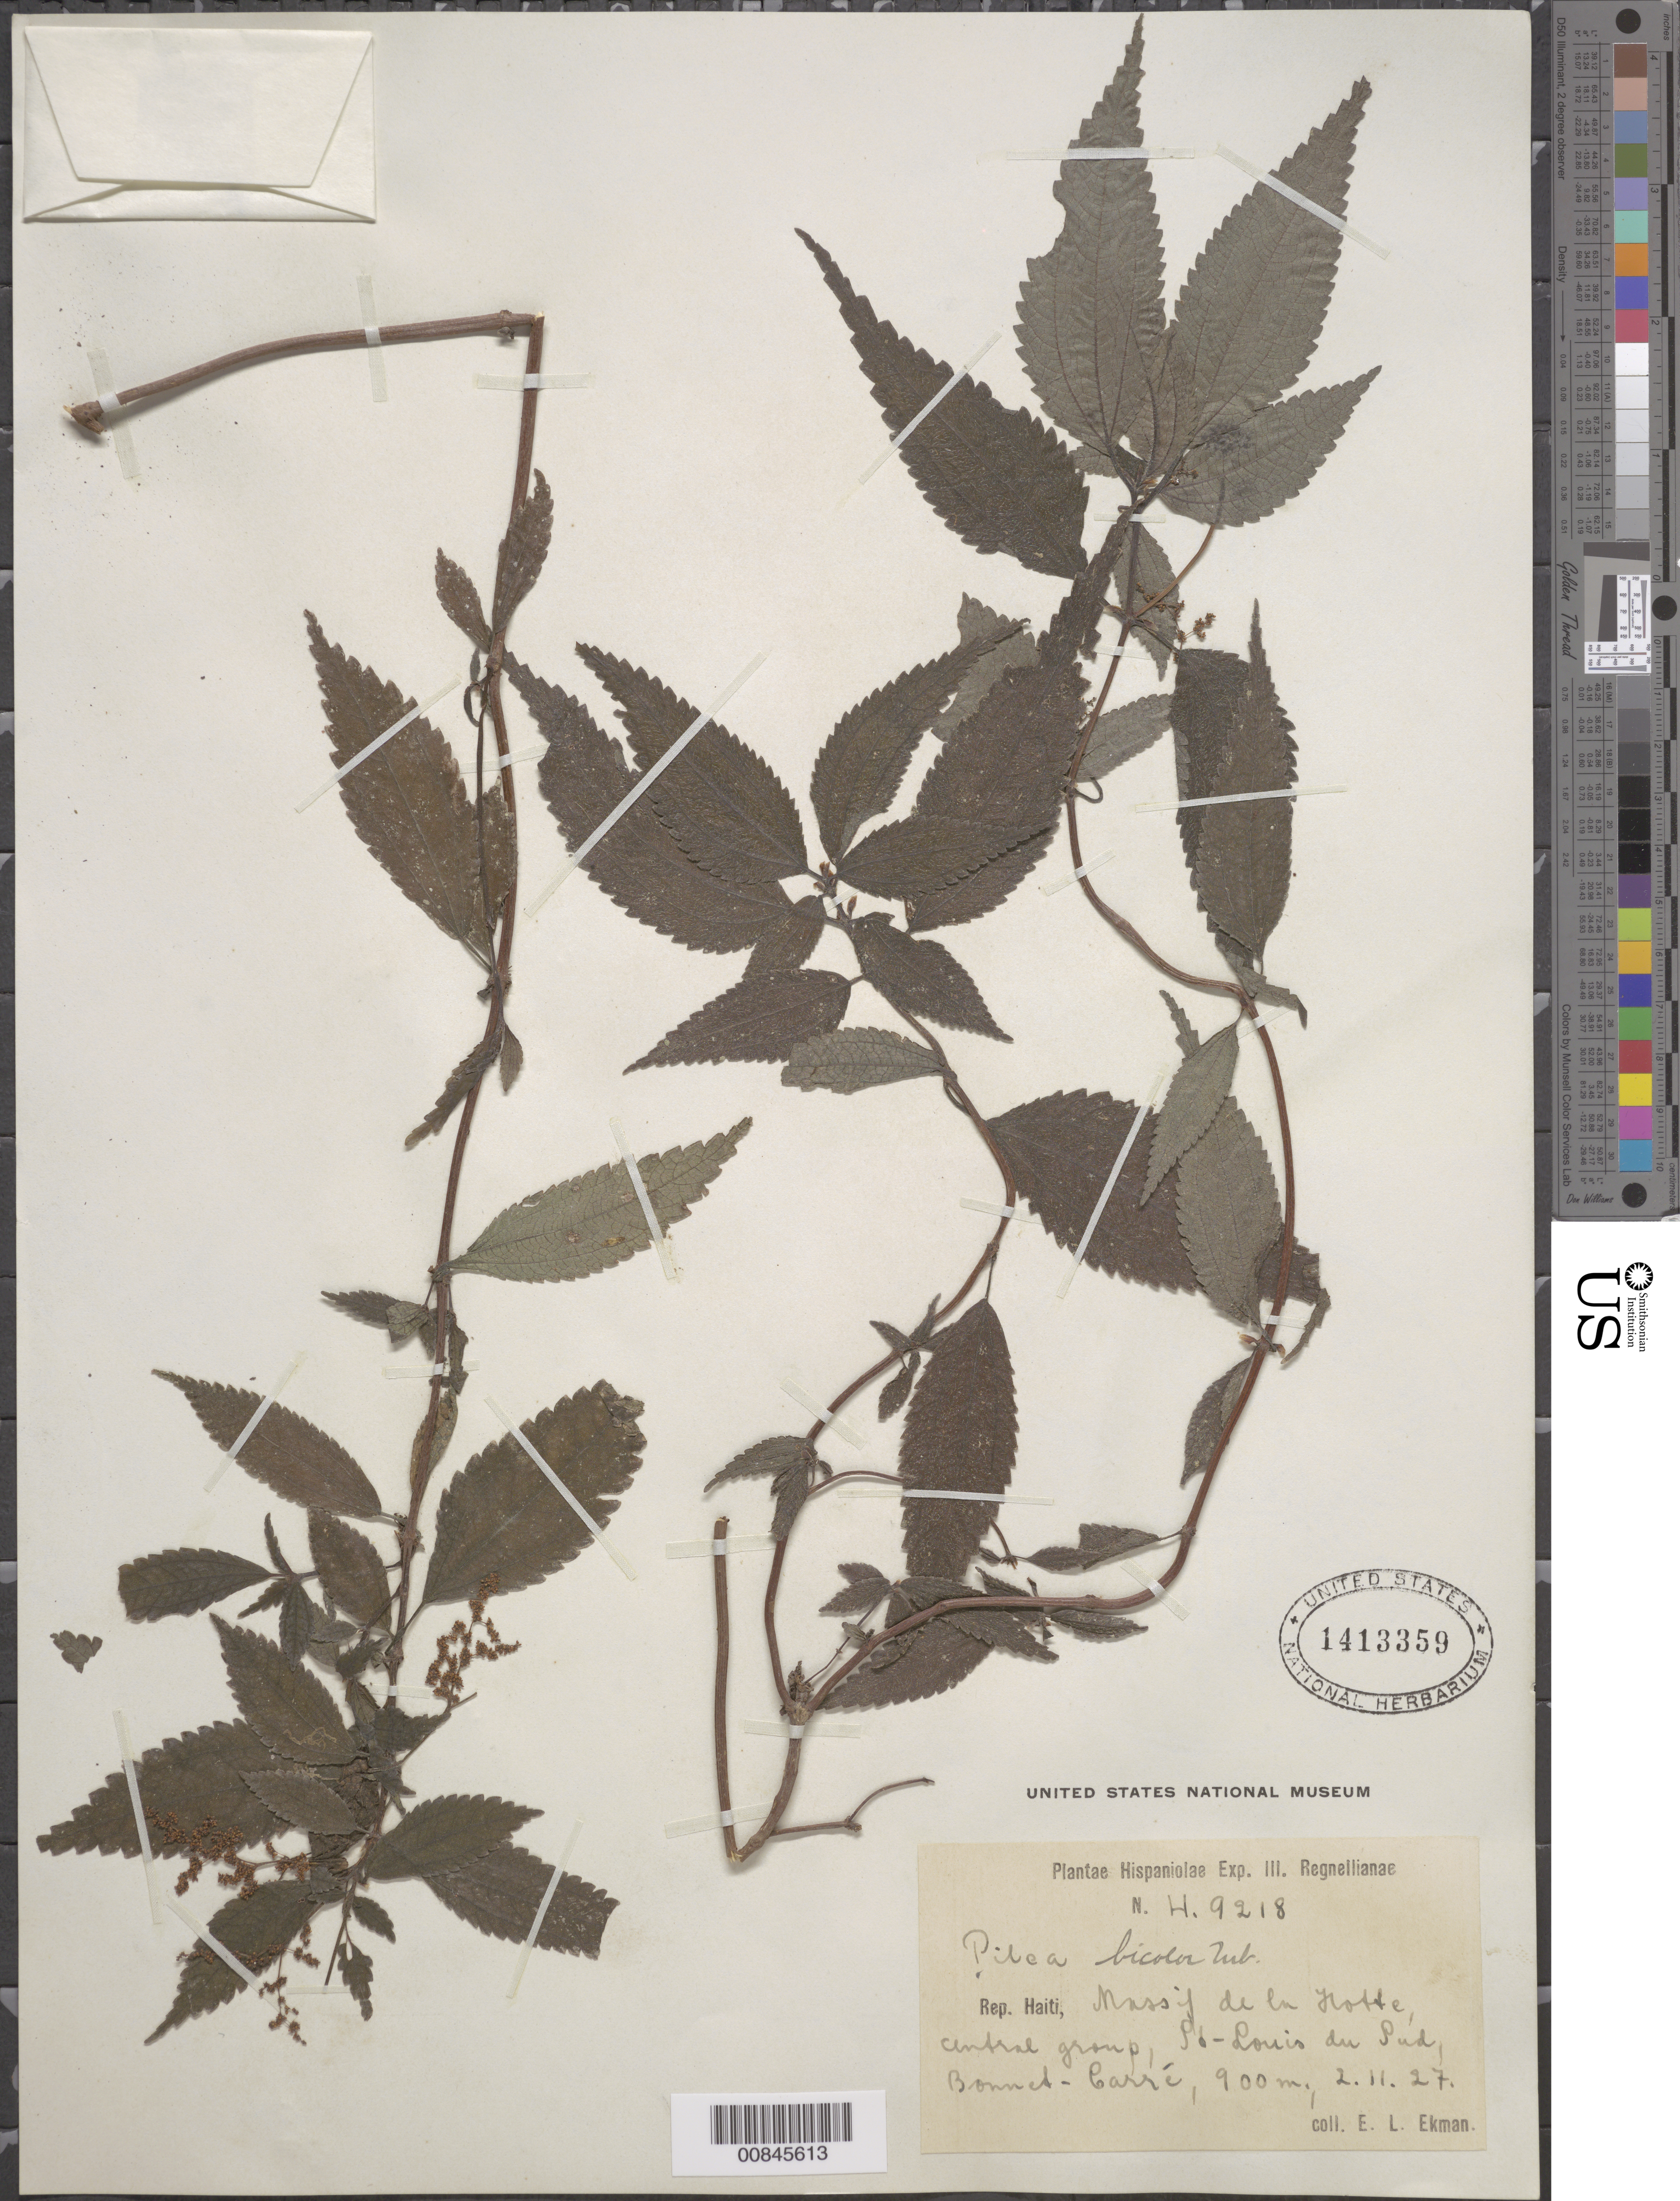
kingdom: Plantae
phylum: Tracheophyta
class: Magnoliopsida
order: Rosales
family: Urticaceae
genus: Pilea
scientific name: Pilea bicolor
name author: Urb.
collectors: E. L. Ekman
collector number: H 9218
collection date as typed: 02 Nov 1927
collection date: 1927-11-02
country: Haiti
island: Hispaniola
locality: Massif de la Hotte, central group, St-Louis du Sud, Bonnet-Carré.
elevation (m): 900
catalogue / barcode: US 1413359